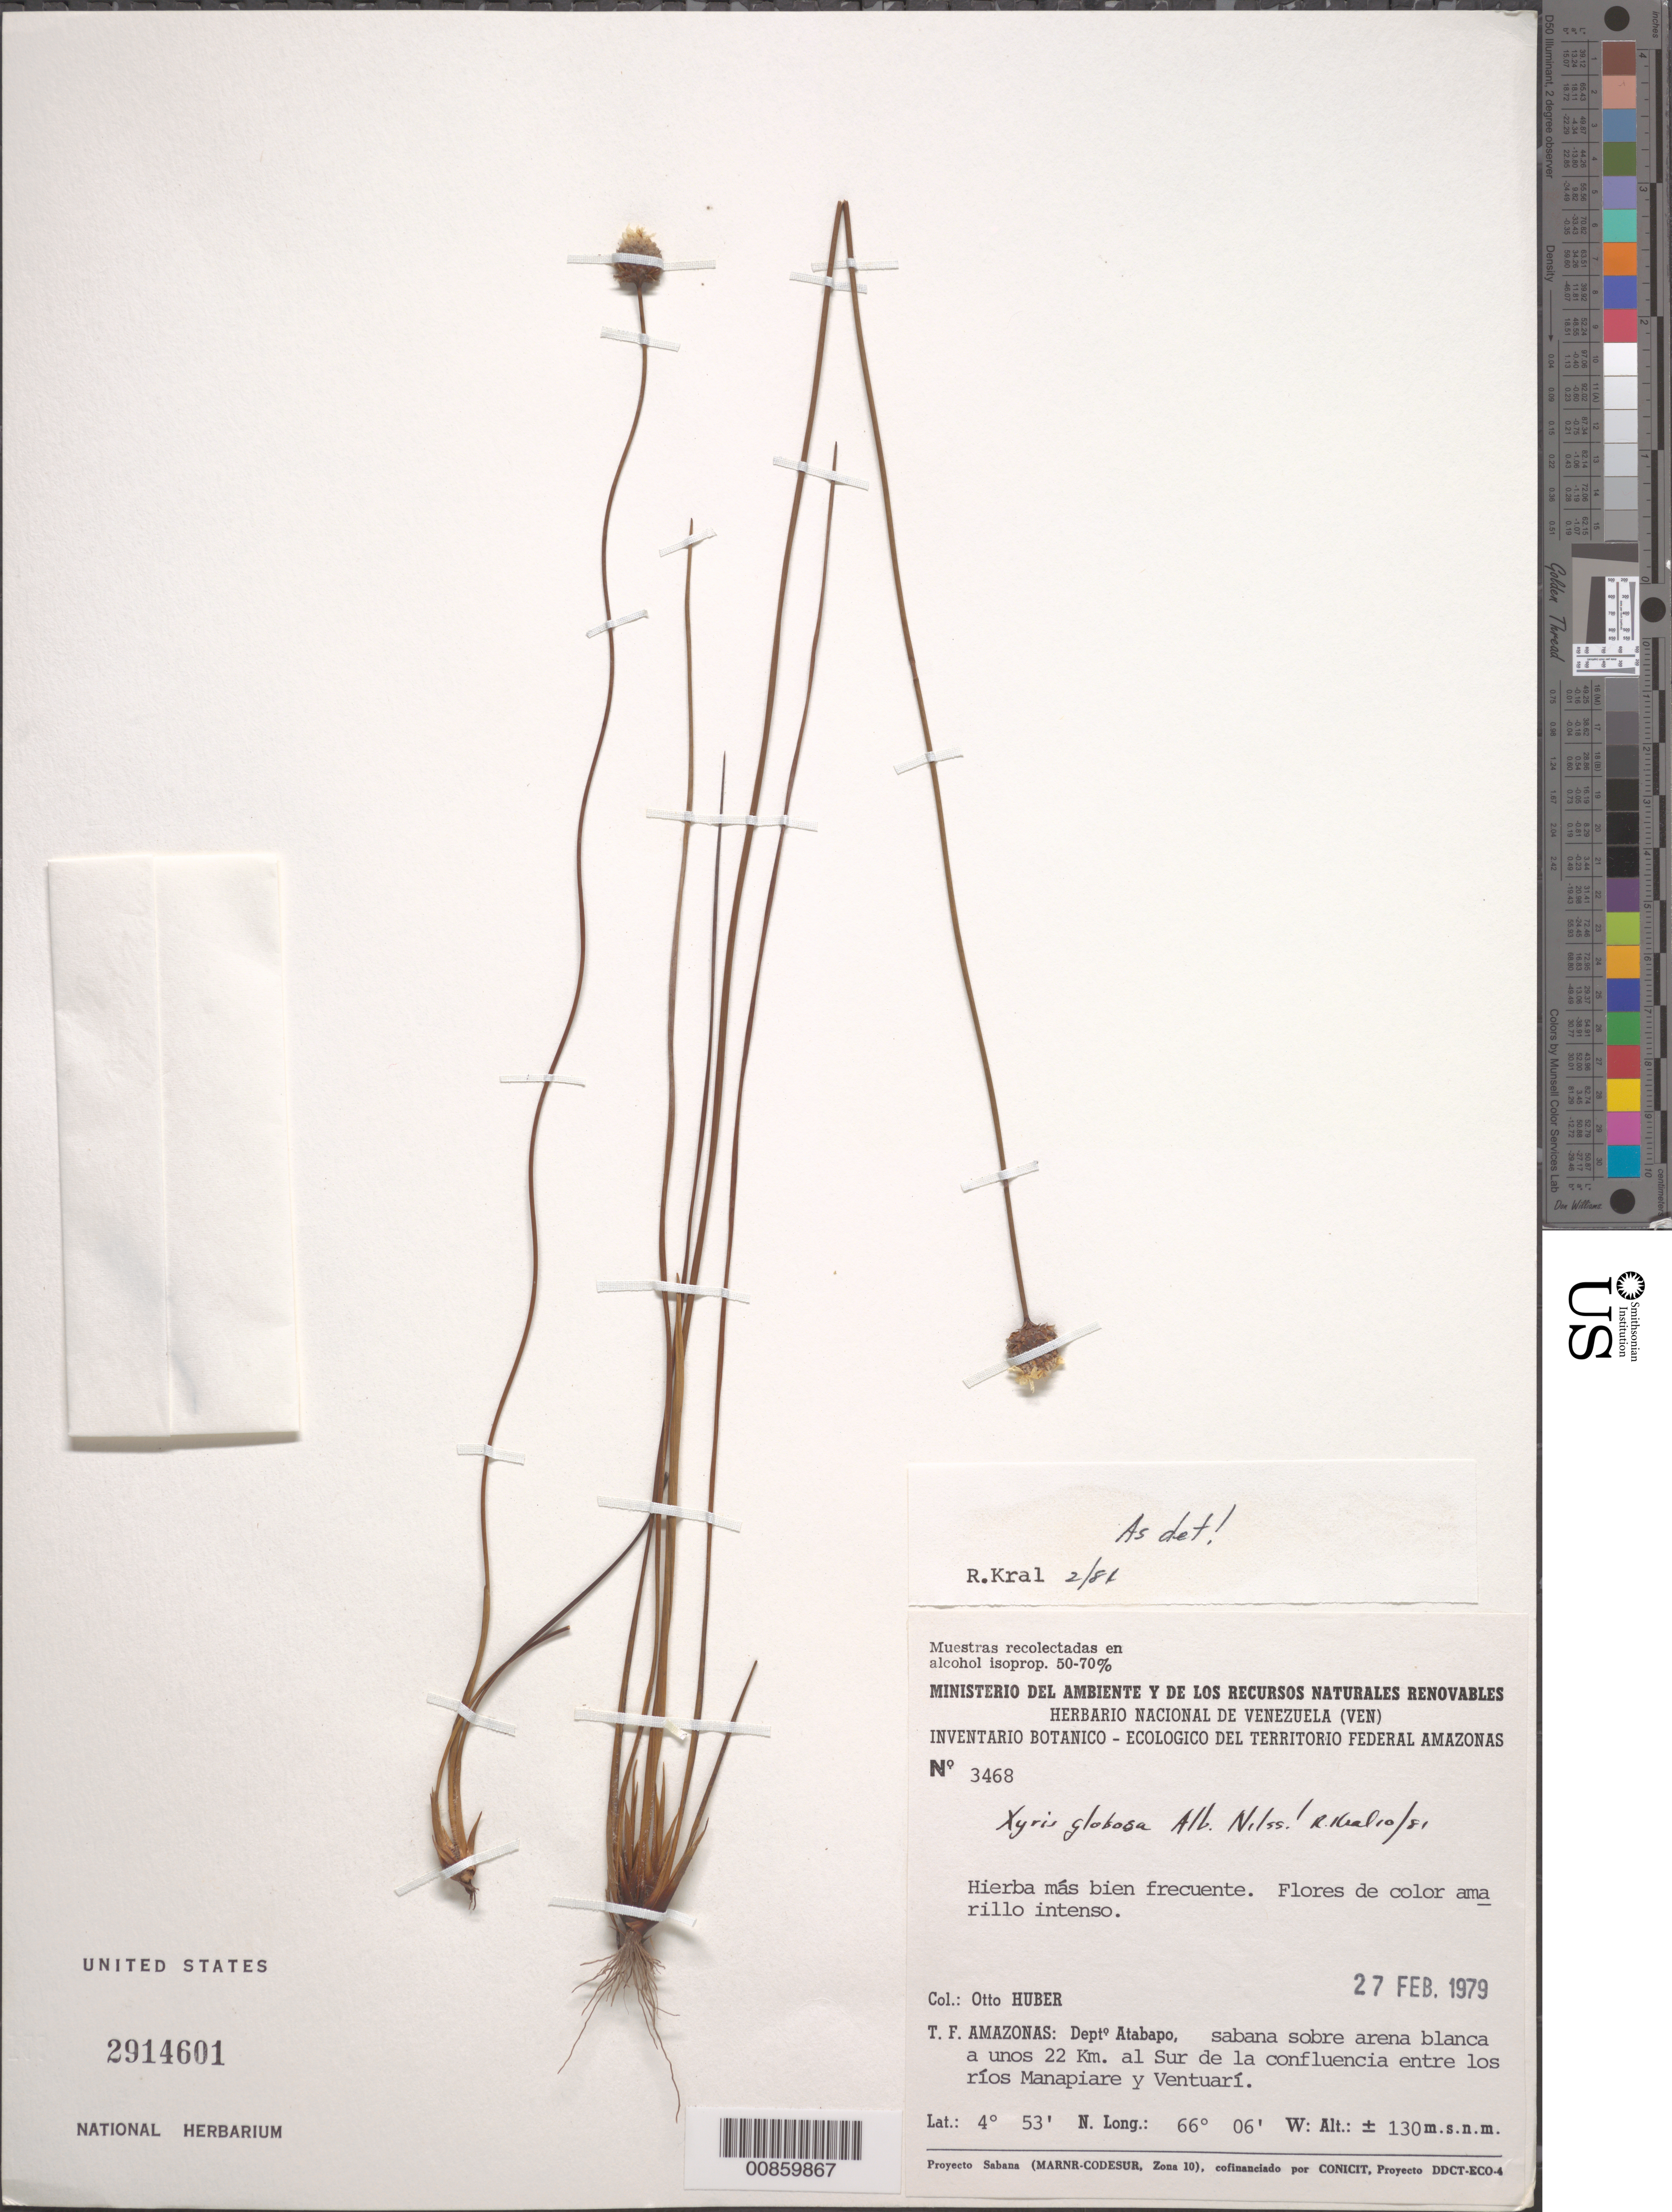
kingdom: Plantae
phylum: Tracheophyta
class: Liliopsida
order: Poales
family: Xyridaceae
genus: Xyris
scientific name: Xyris globosa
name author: Nilsson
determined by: Kral, Robert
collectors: O. Huber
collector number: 3468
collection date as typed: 27-Feb-79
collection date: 1979-02-27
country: Venezuela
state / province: Amazonas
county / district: Atabapo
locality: Ríos Manapiare y Ventuarí, 22 km S de la confluencia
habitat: Sabana sobre arena blanca.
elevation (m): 130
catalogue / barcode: US 2914601